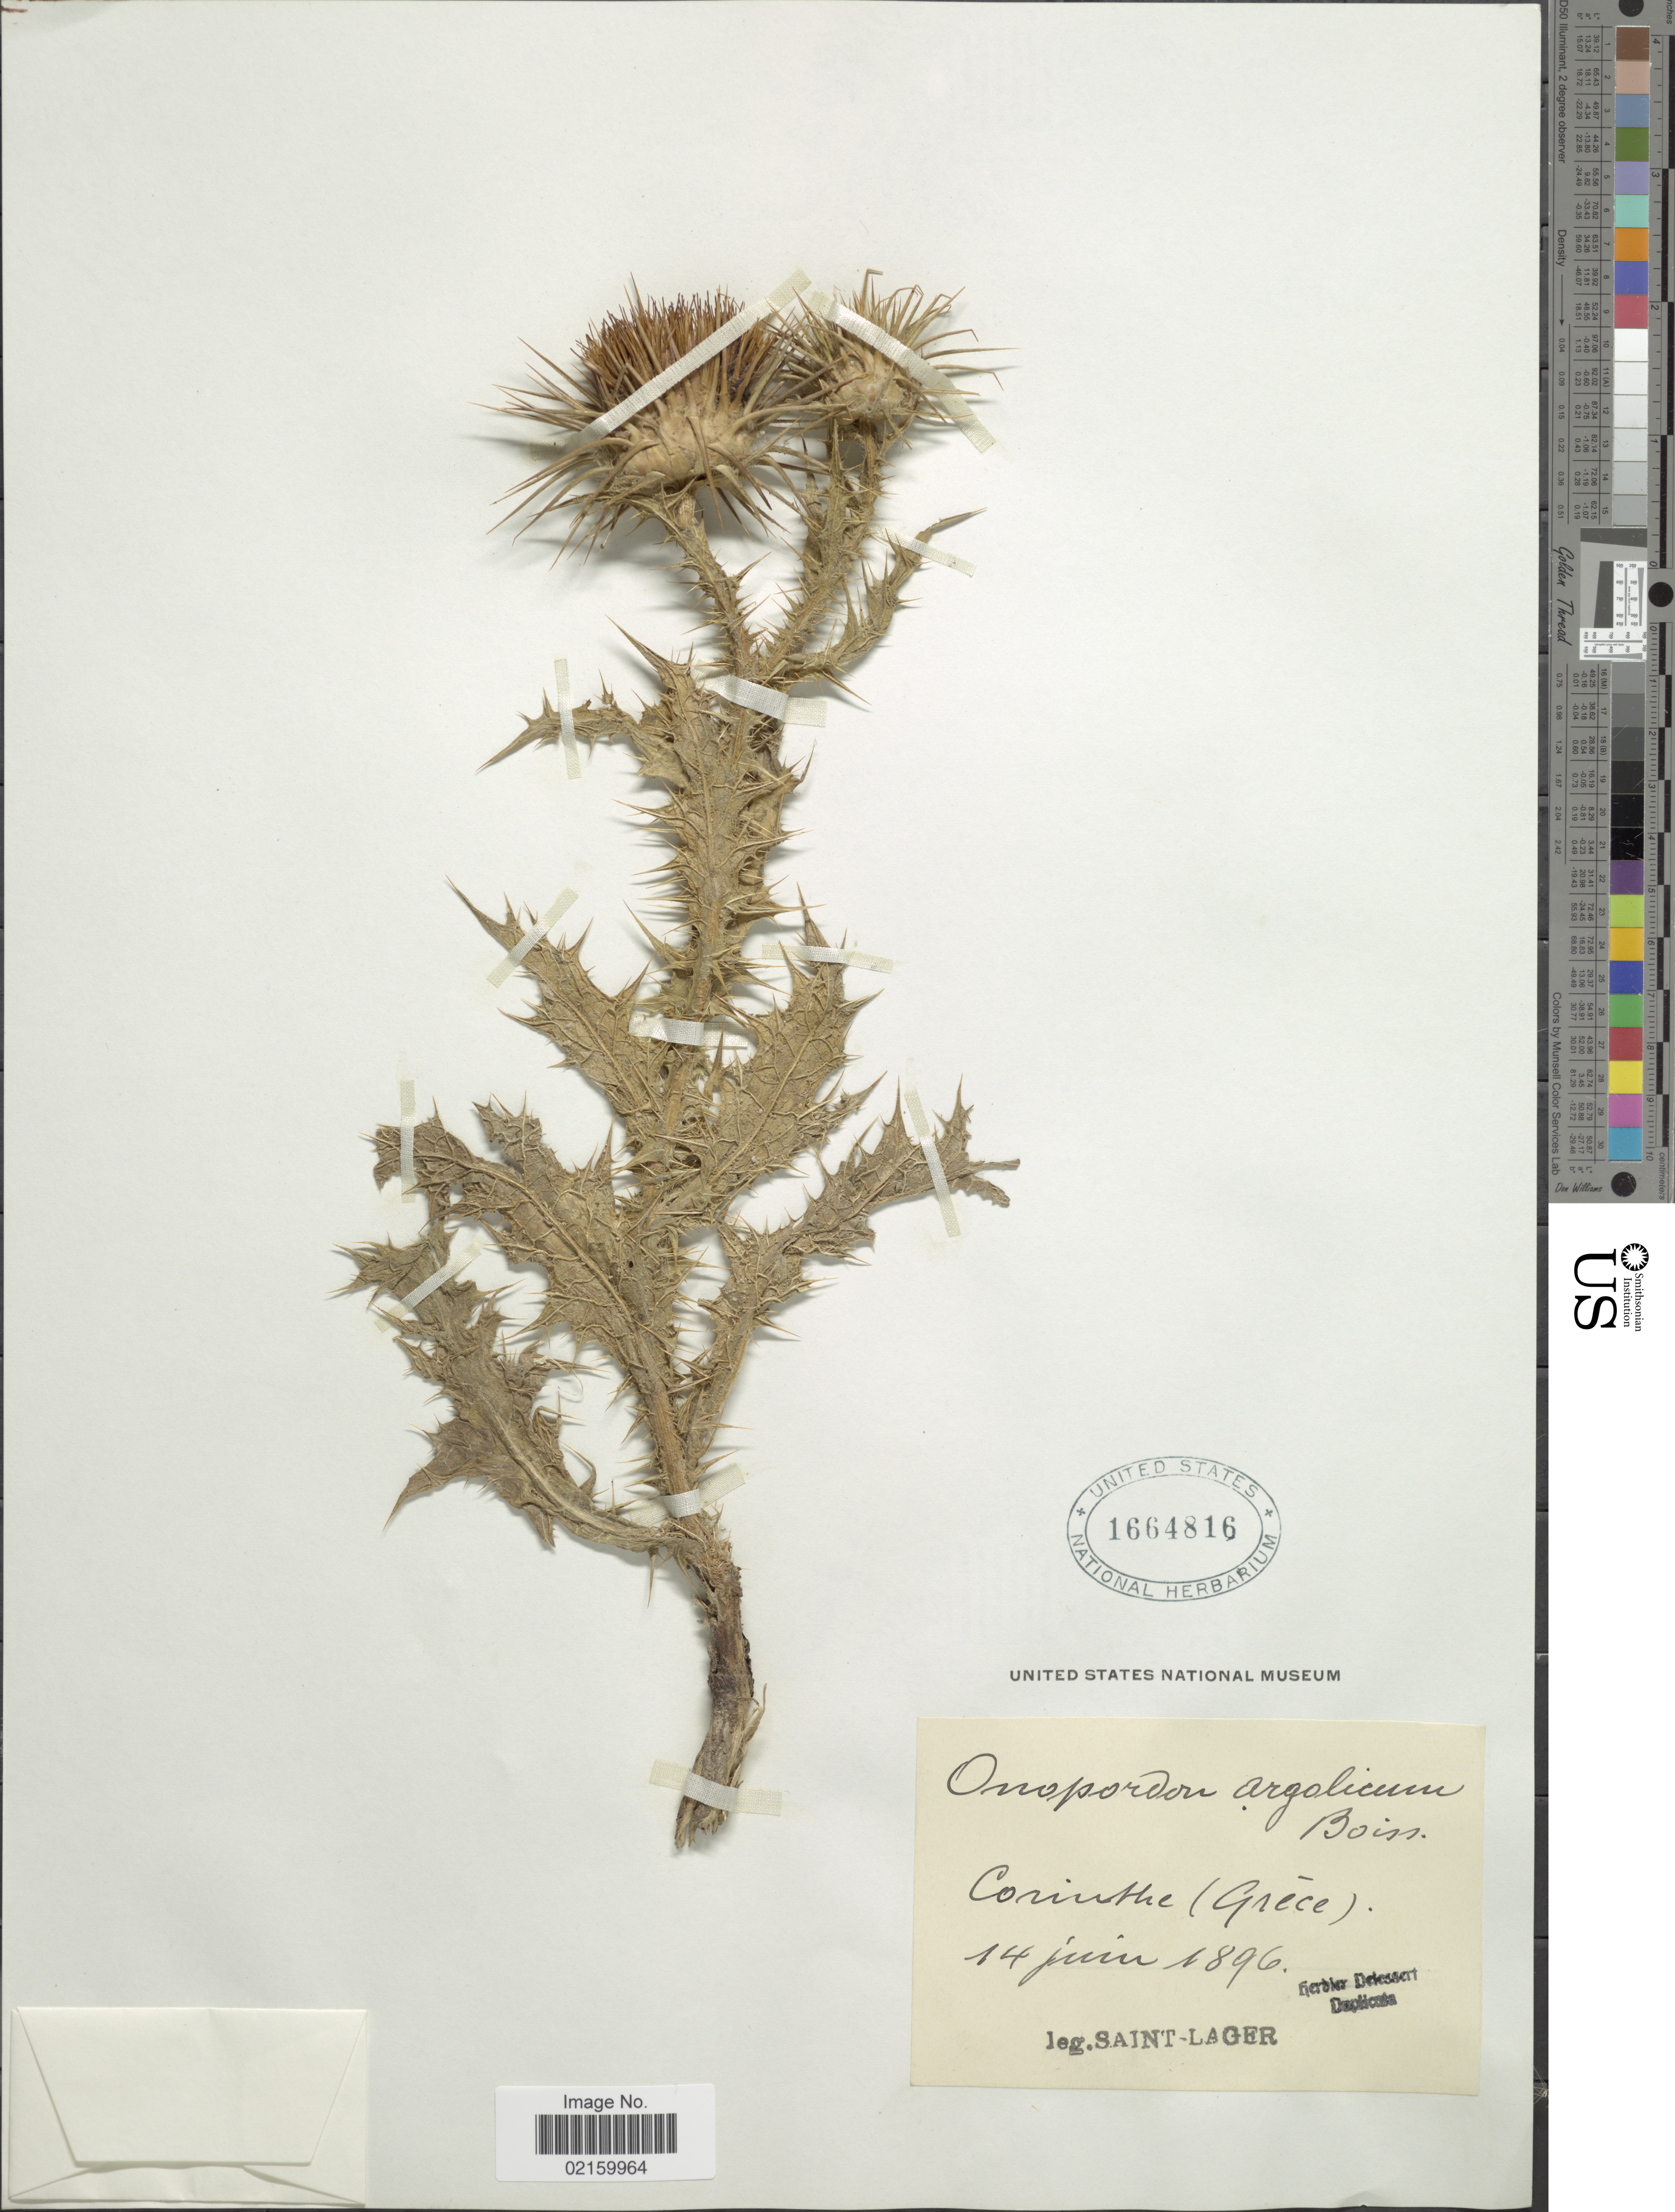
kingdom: Plantae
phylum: Tracheophyta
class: Magnoliopsida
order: Asterales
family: Asteraceae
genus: Onopordum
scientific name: Onopordum tauricum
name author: Willd.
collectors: Saint-Lager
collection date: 1896-06-14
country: Greece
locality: Corinthe (Grece)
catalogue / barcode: US 1664816